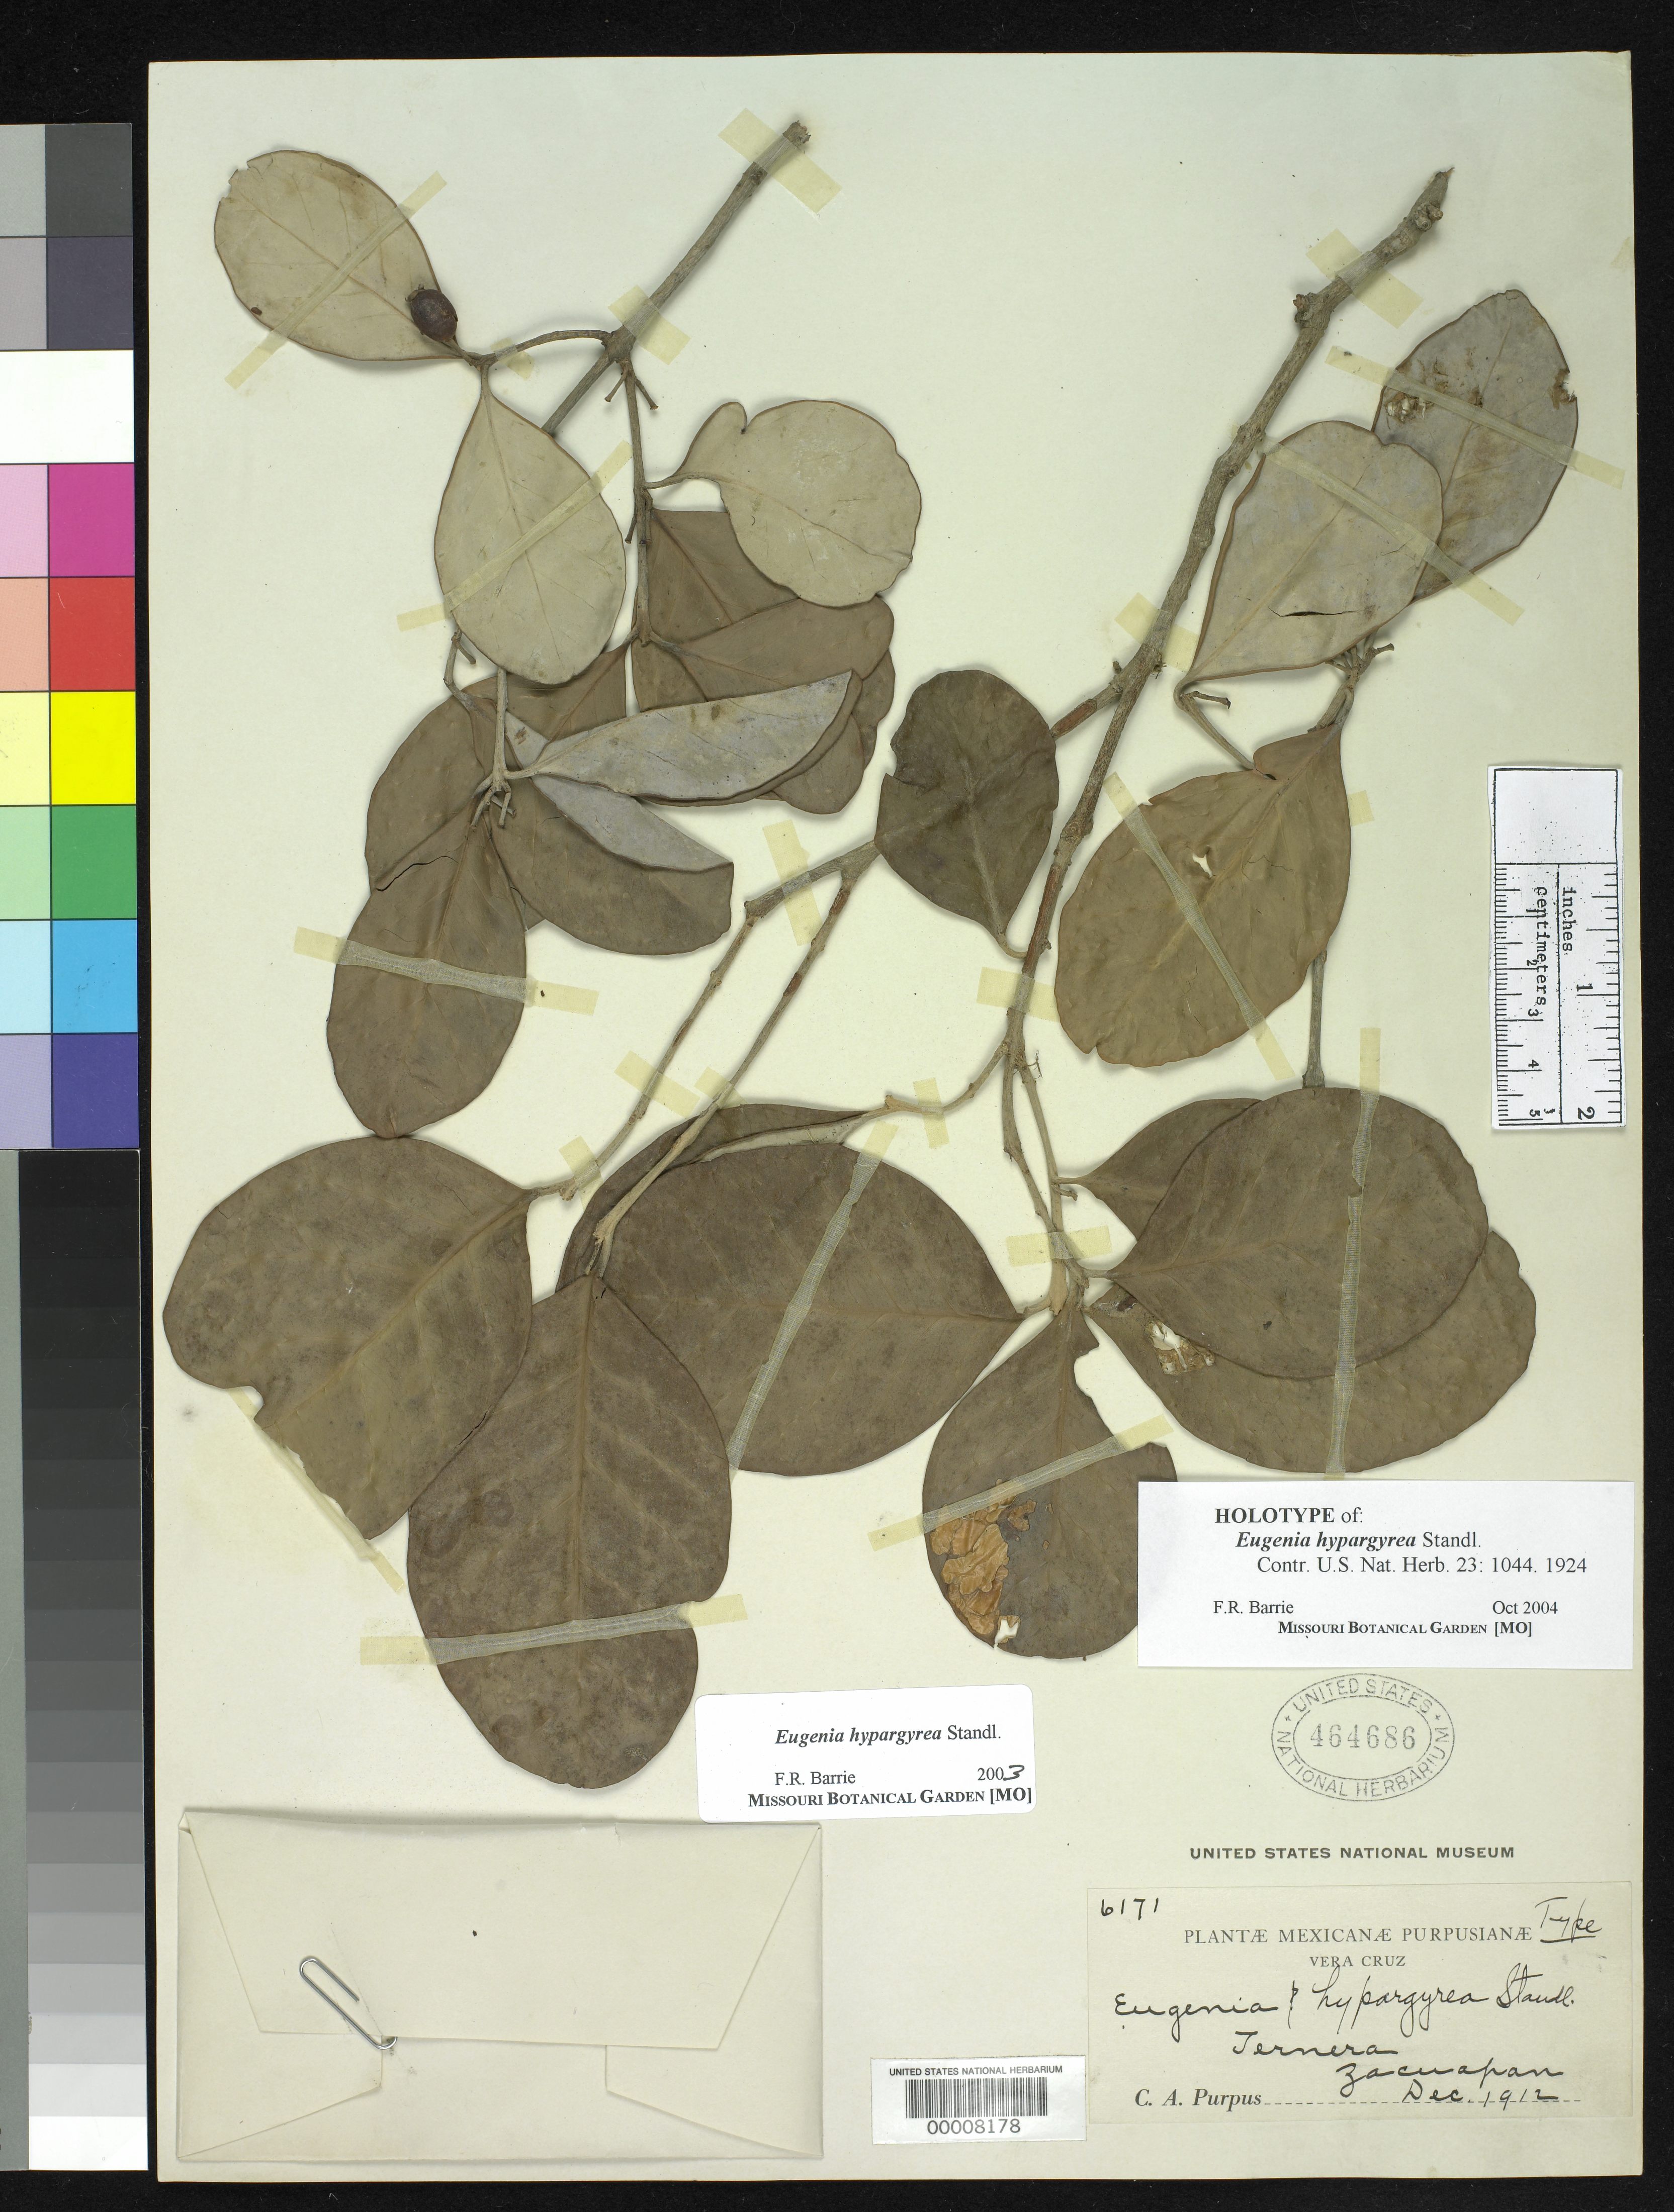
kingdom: Plantae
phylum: Tracheophyta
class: Magnoliopsida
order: Myrtales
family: Myrtaceae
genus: Eugenia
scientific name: Eugenia hypargyrea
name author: Standl.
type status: Holotype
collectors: C. A. Purpus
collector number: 6171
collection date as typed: Dec 1912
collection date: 1912-12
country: Mexico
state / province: Veracruz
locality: Ternera, Zacuapan.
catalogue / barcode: US 464686